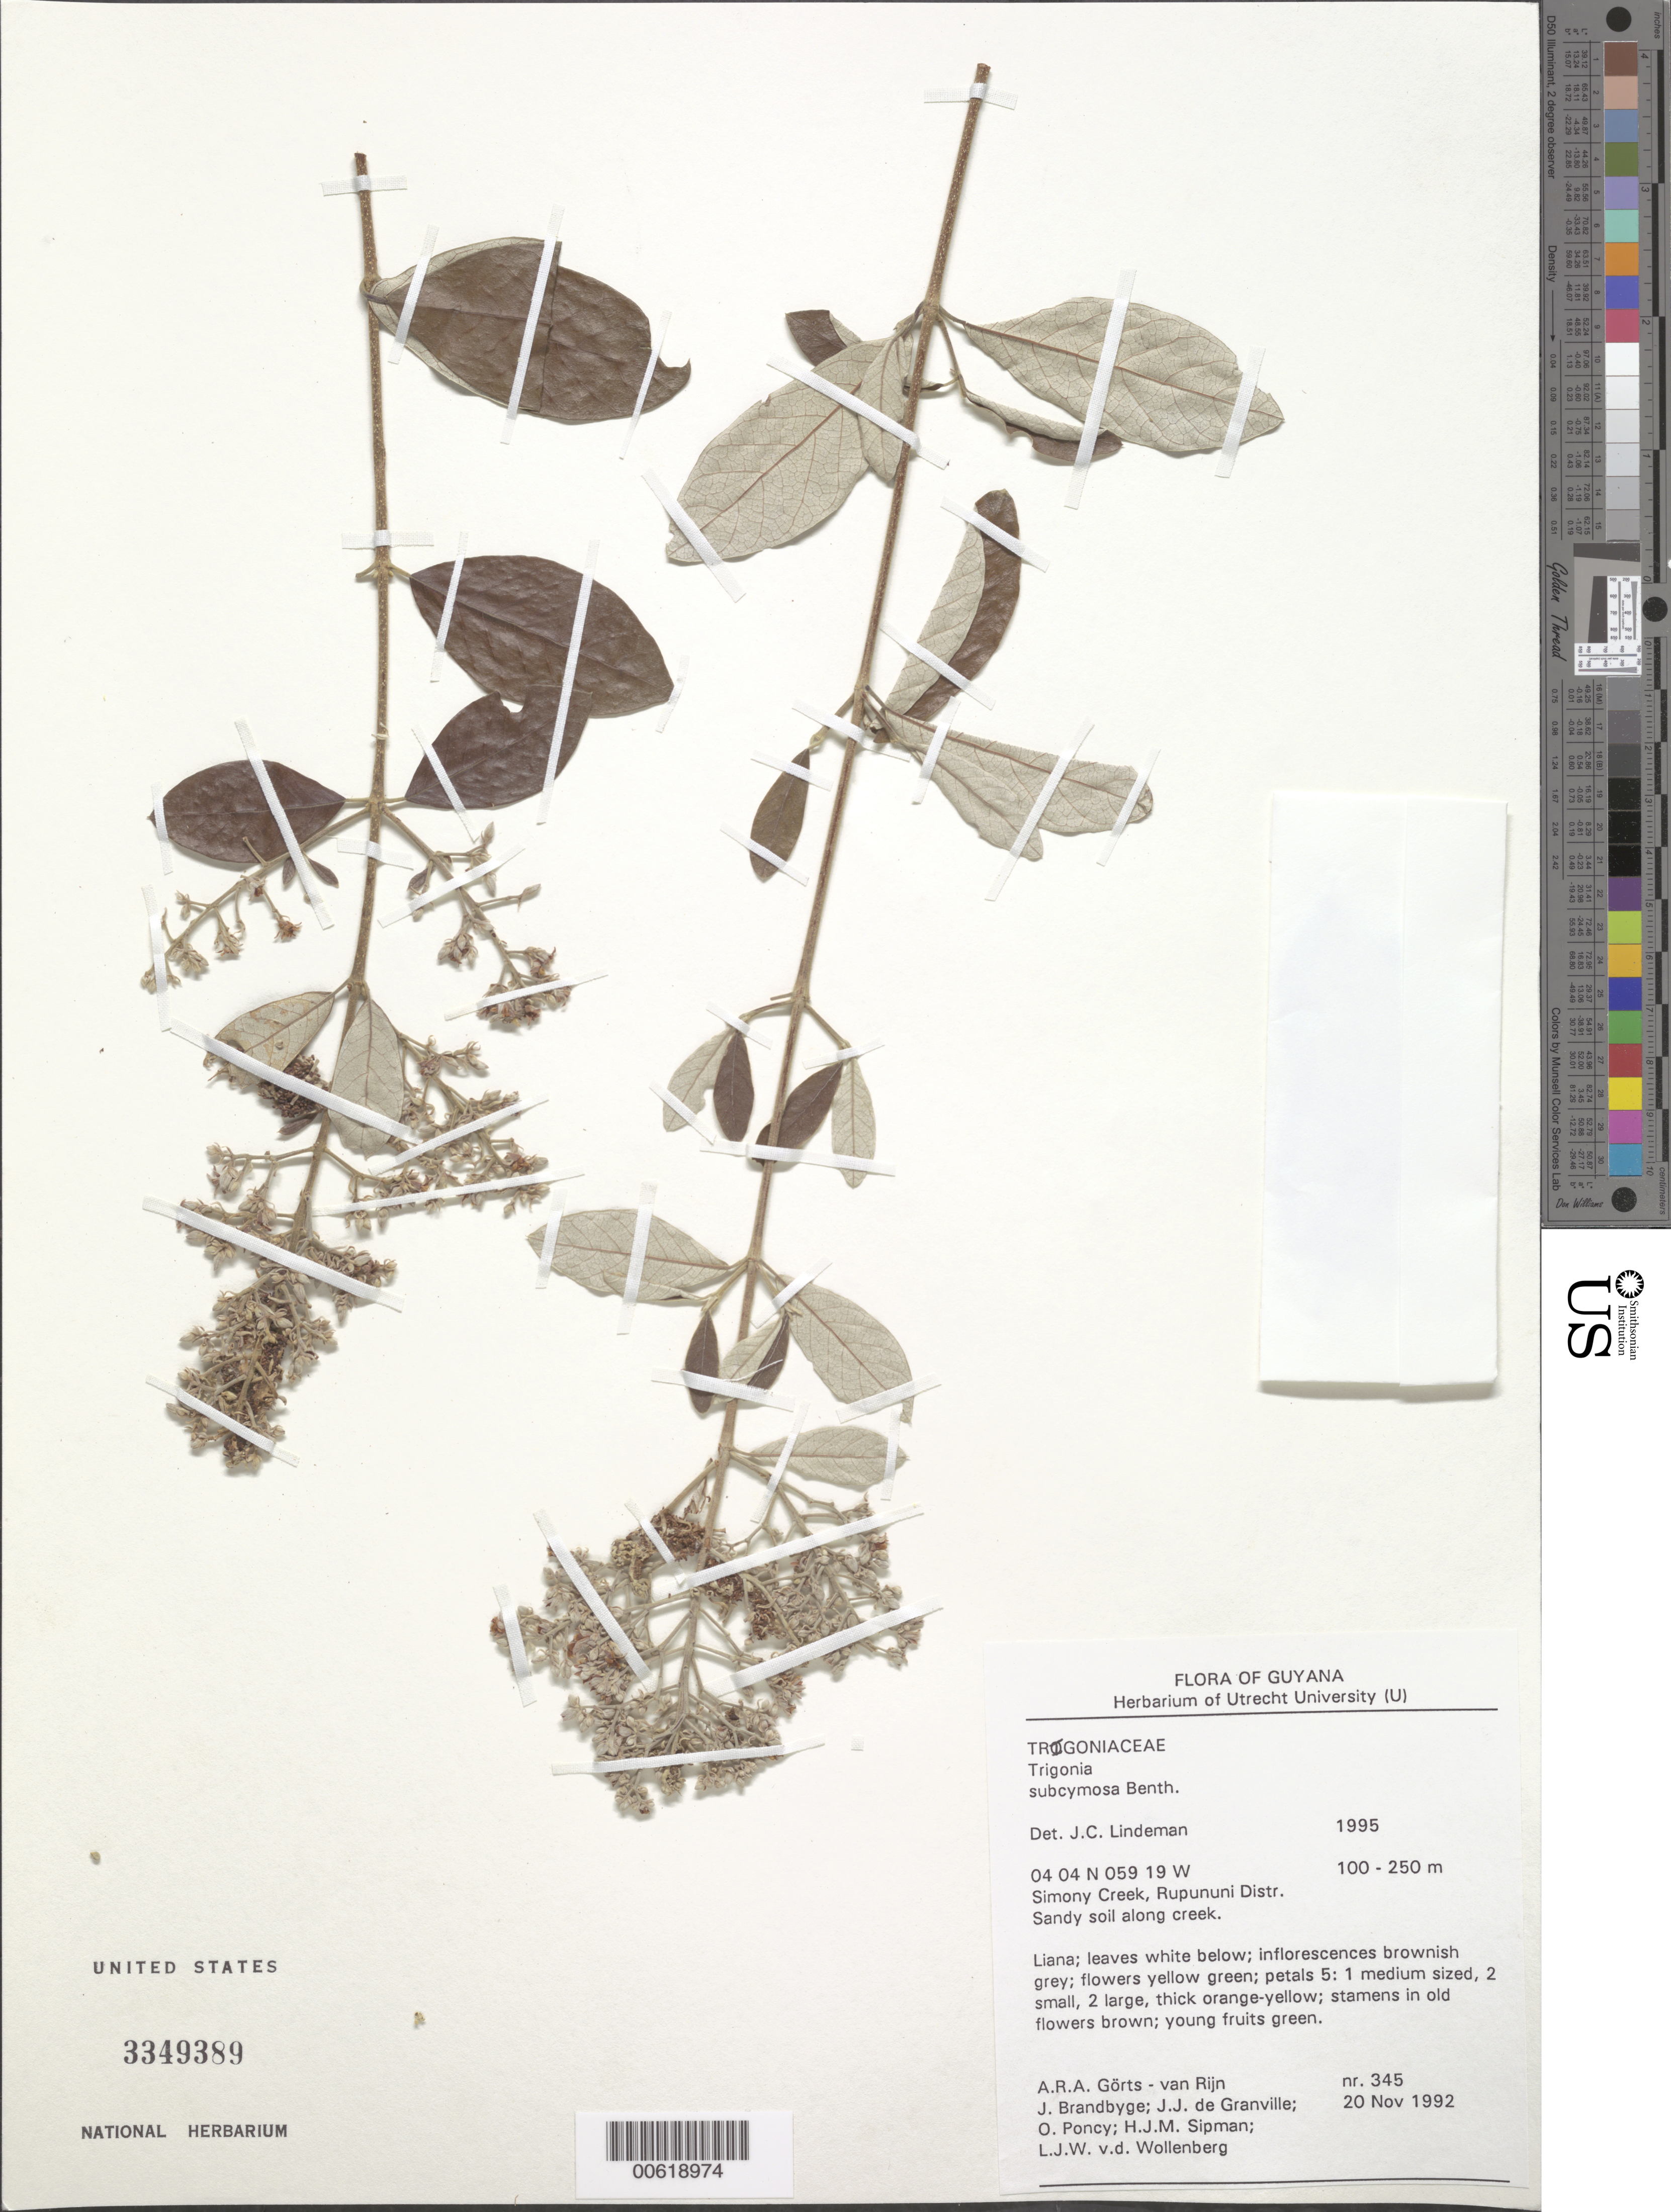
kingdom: Plantae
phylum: Tracheophyta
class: Magnoliopsida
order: Malpighiales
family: Trigoniaceae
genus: Trigonia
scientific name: Trigonia subcymosa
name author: Benth.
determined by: Lindeman, J. C.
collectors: A. .R. A. Görts-van Rijn, J. Brandbyge, J.-J. de Granville, O. Poncy, H. J. M. Sipman & L. van der Wollenberg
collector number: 345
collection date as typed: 20-Nov-92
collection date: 1992-11-20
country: Guyana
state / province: U. Takutu-U. Essequibo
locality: Simony Creek, Rupununi Distr.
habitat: Sandy soil along creek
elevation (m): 100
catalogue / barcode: US 3349389